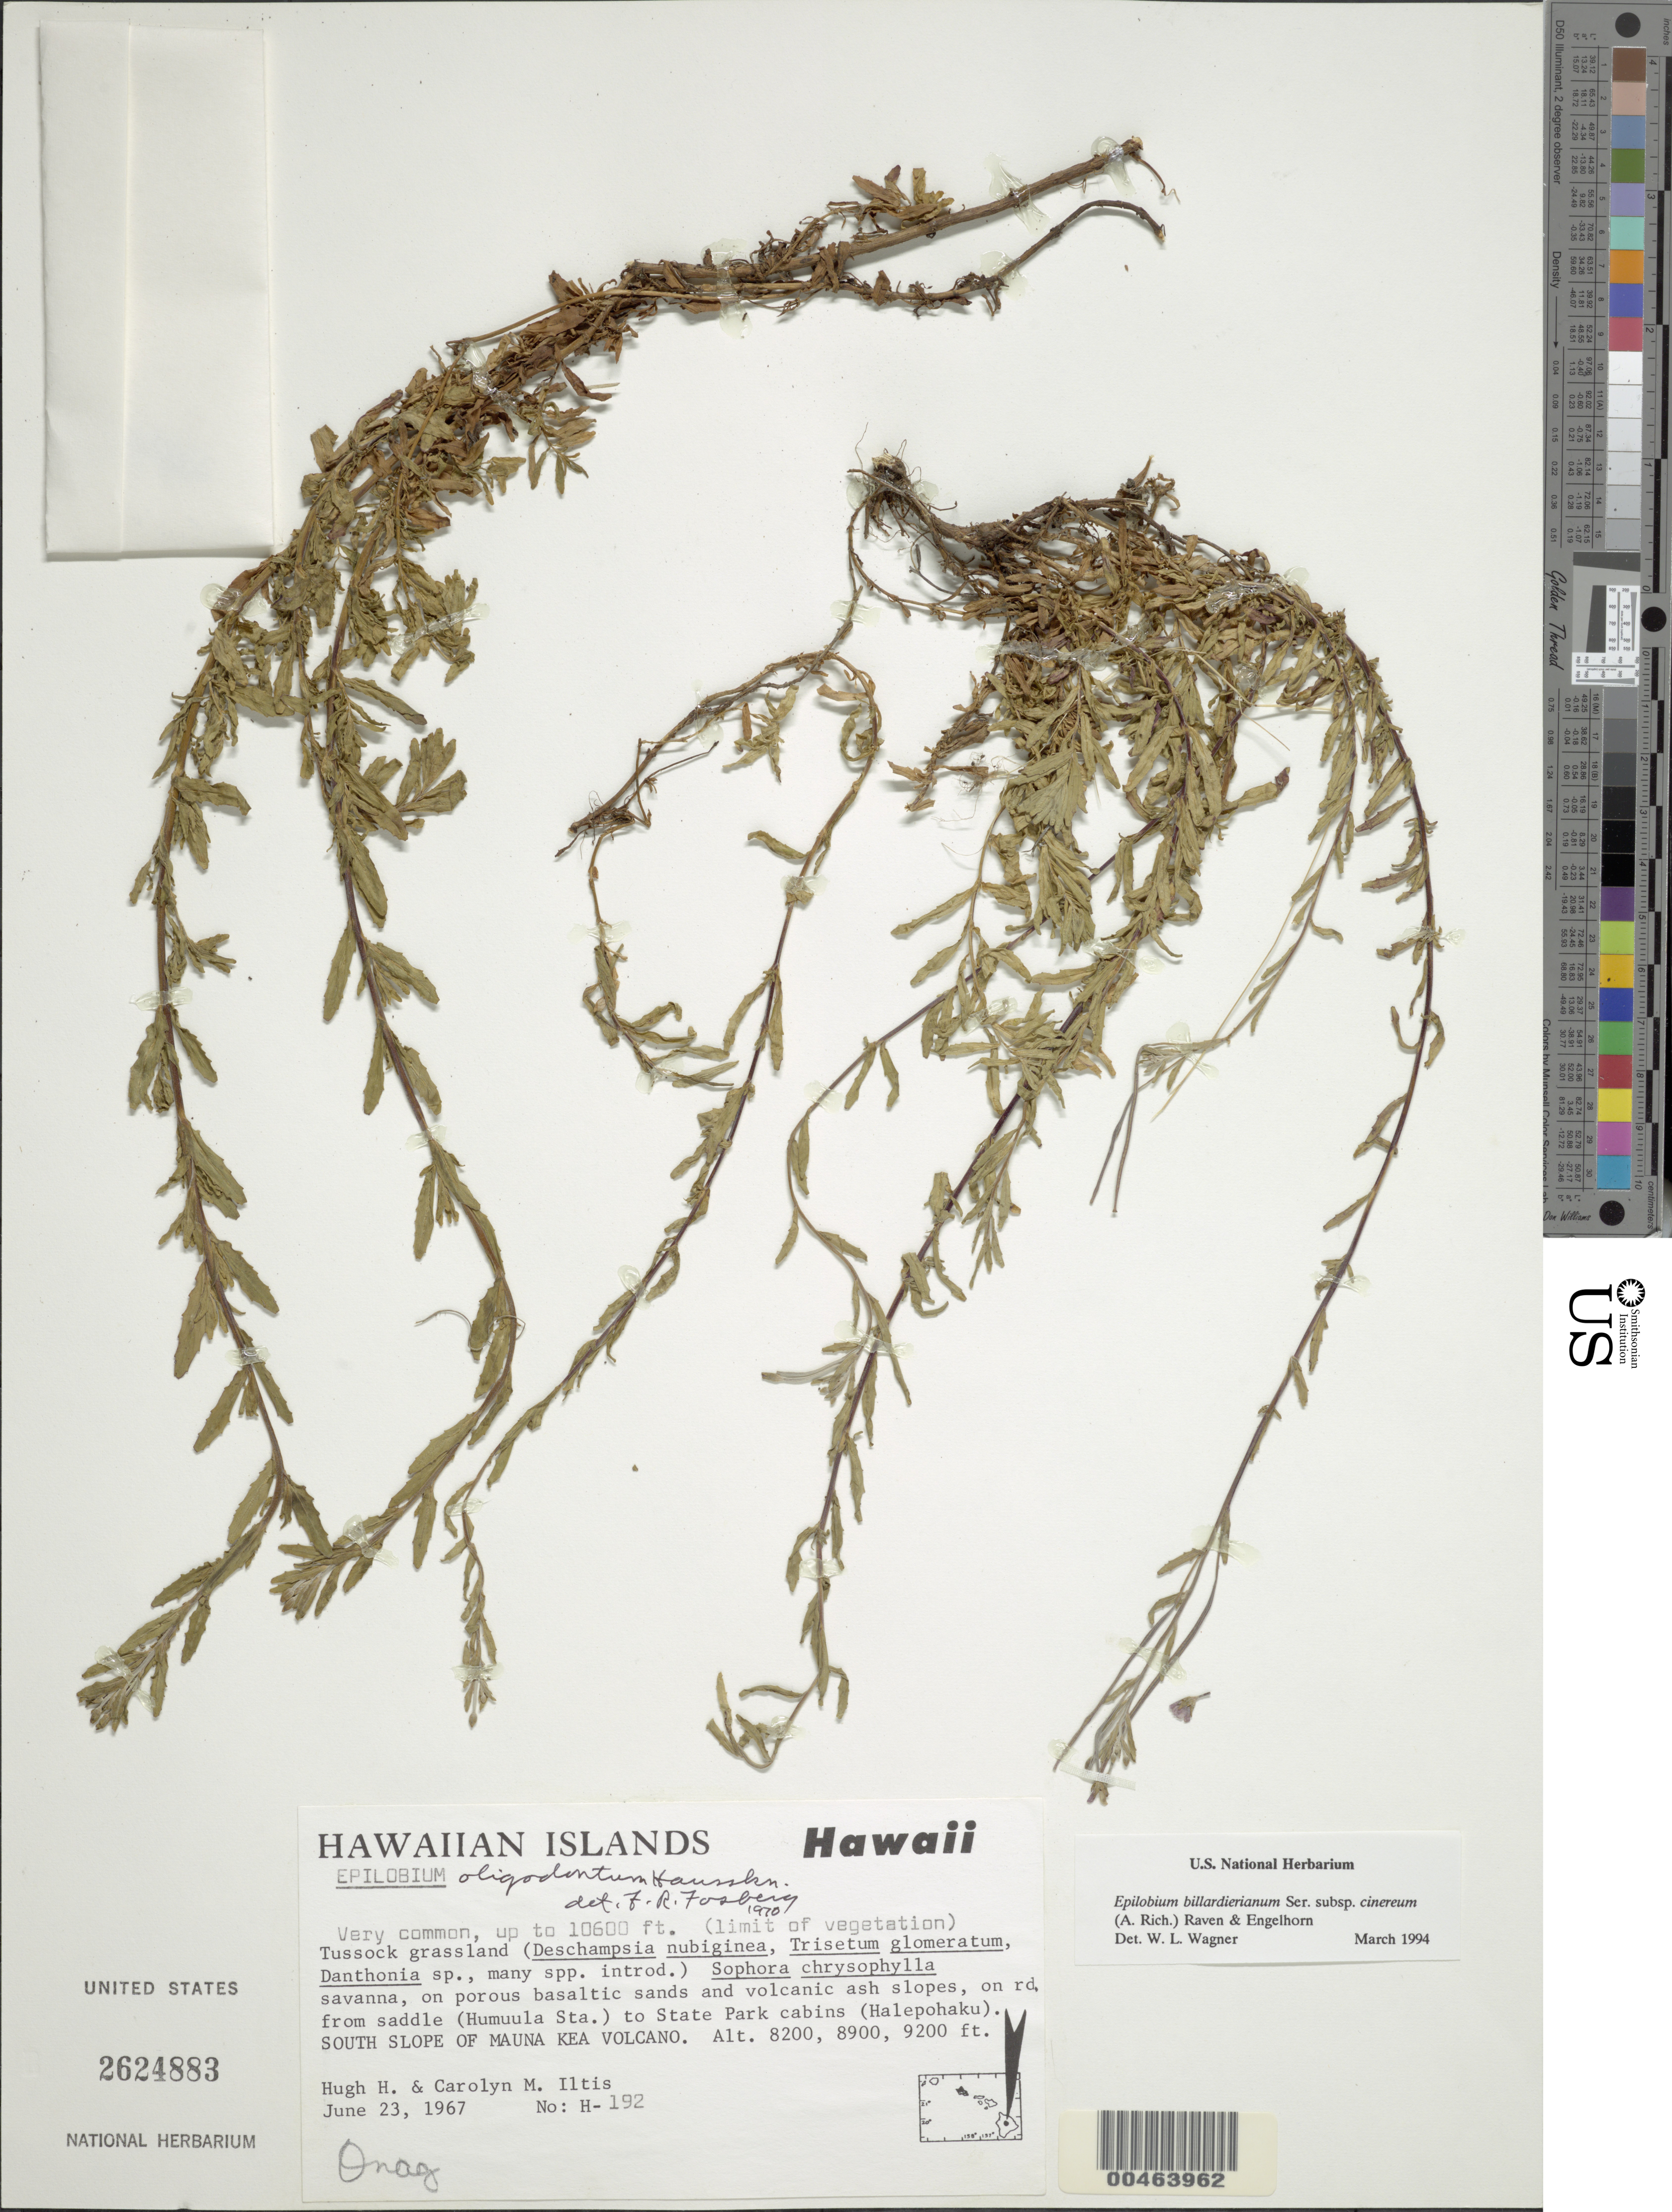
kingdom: Plantae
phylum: Tracheophyta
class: Magnoliopsida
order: Myrtales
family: Onagraceae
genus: Epilobium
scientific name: Epilobium billardiereanum subsp. cinereum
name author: (A. Rich.) P.H. Raven & Engelhorn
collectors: H. H. Iltis & C. M Iltis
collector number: H-192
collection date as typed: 23 Jun 1967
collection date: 1967-06-23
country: United States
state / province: Hawaii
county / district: Hawaii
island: Hawaii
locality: On road from saddle (Humuula Sta.) to State Park cabins (Halepohaku). South slope of Mauna Kea Volcano.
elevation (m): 2499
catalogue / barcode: US 2624883